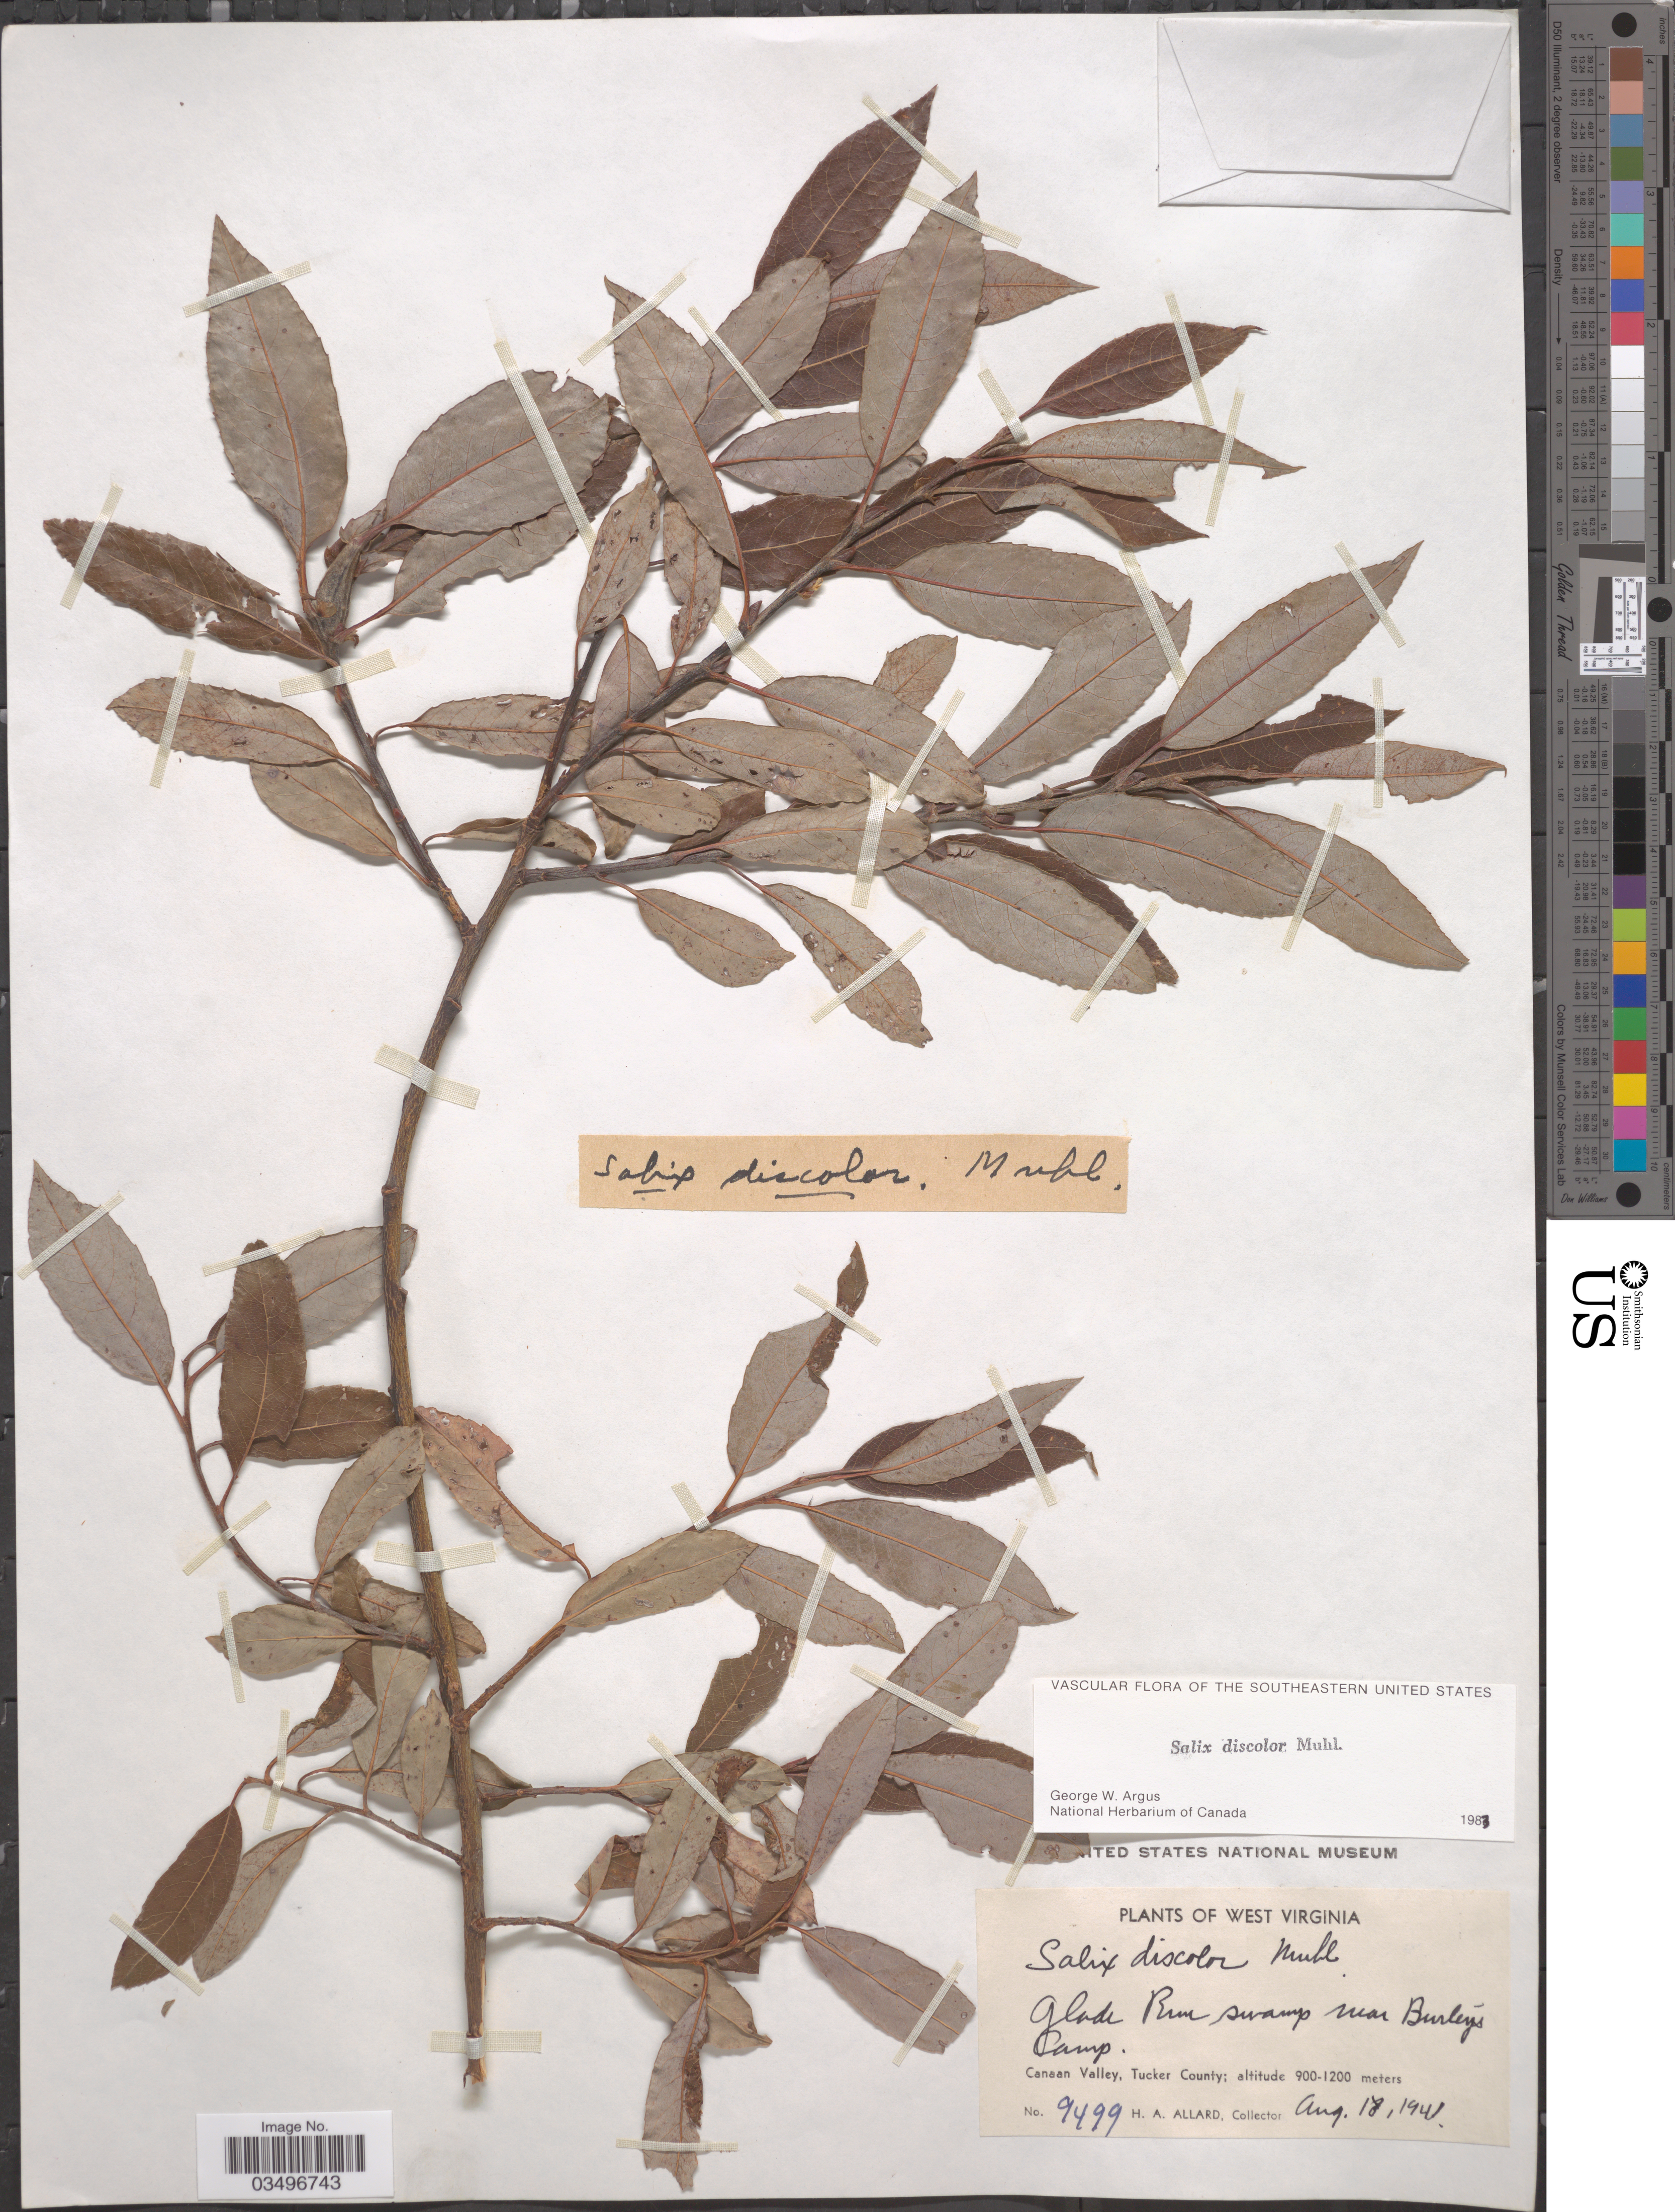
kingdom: Plantae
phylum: Tracheophyta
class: Magnoliopsida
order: Malpighiales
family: Salicaceae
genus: Salix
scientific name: Salix discolor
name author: Muhl.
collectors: H. A. Allard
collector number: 9499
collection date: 1941-08-18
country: United States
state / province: West Virginia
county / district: Tucker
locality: Glade Run Swamp near Burley's Camp. Canaan Valley, Tucker County.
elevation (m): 900